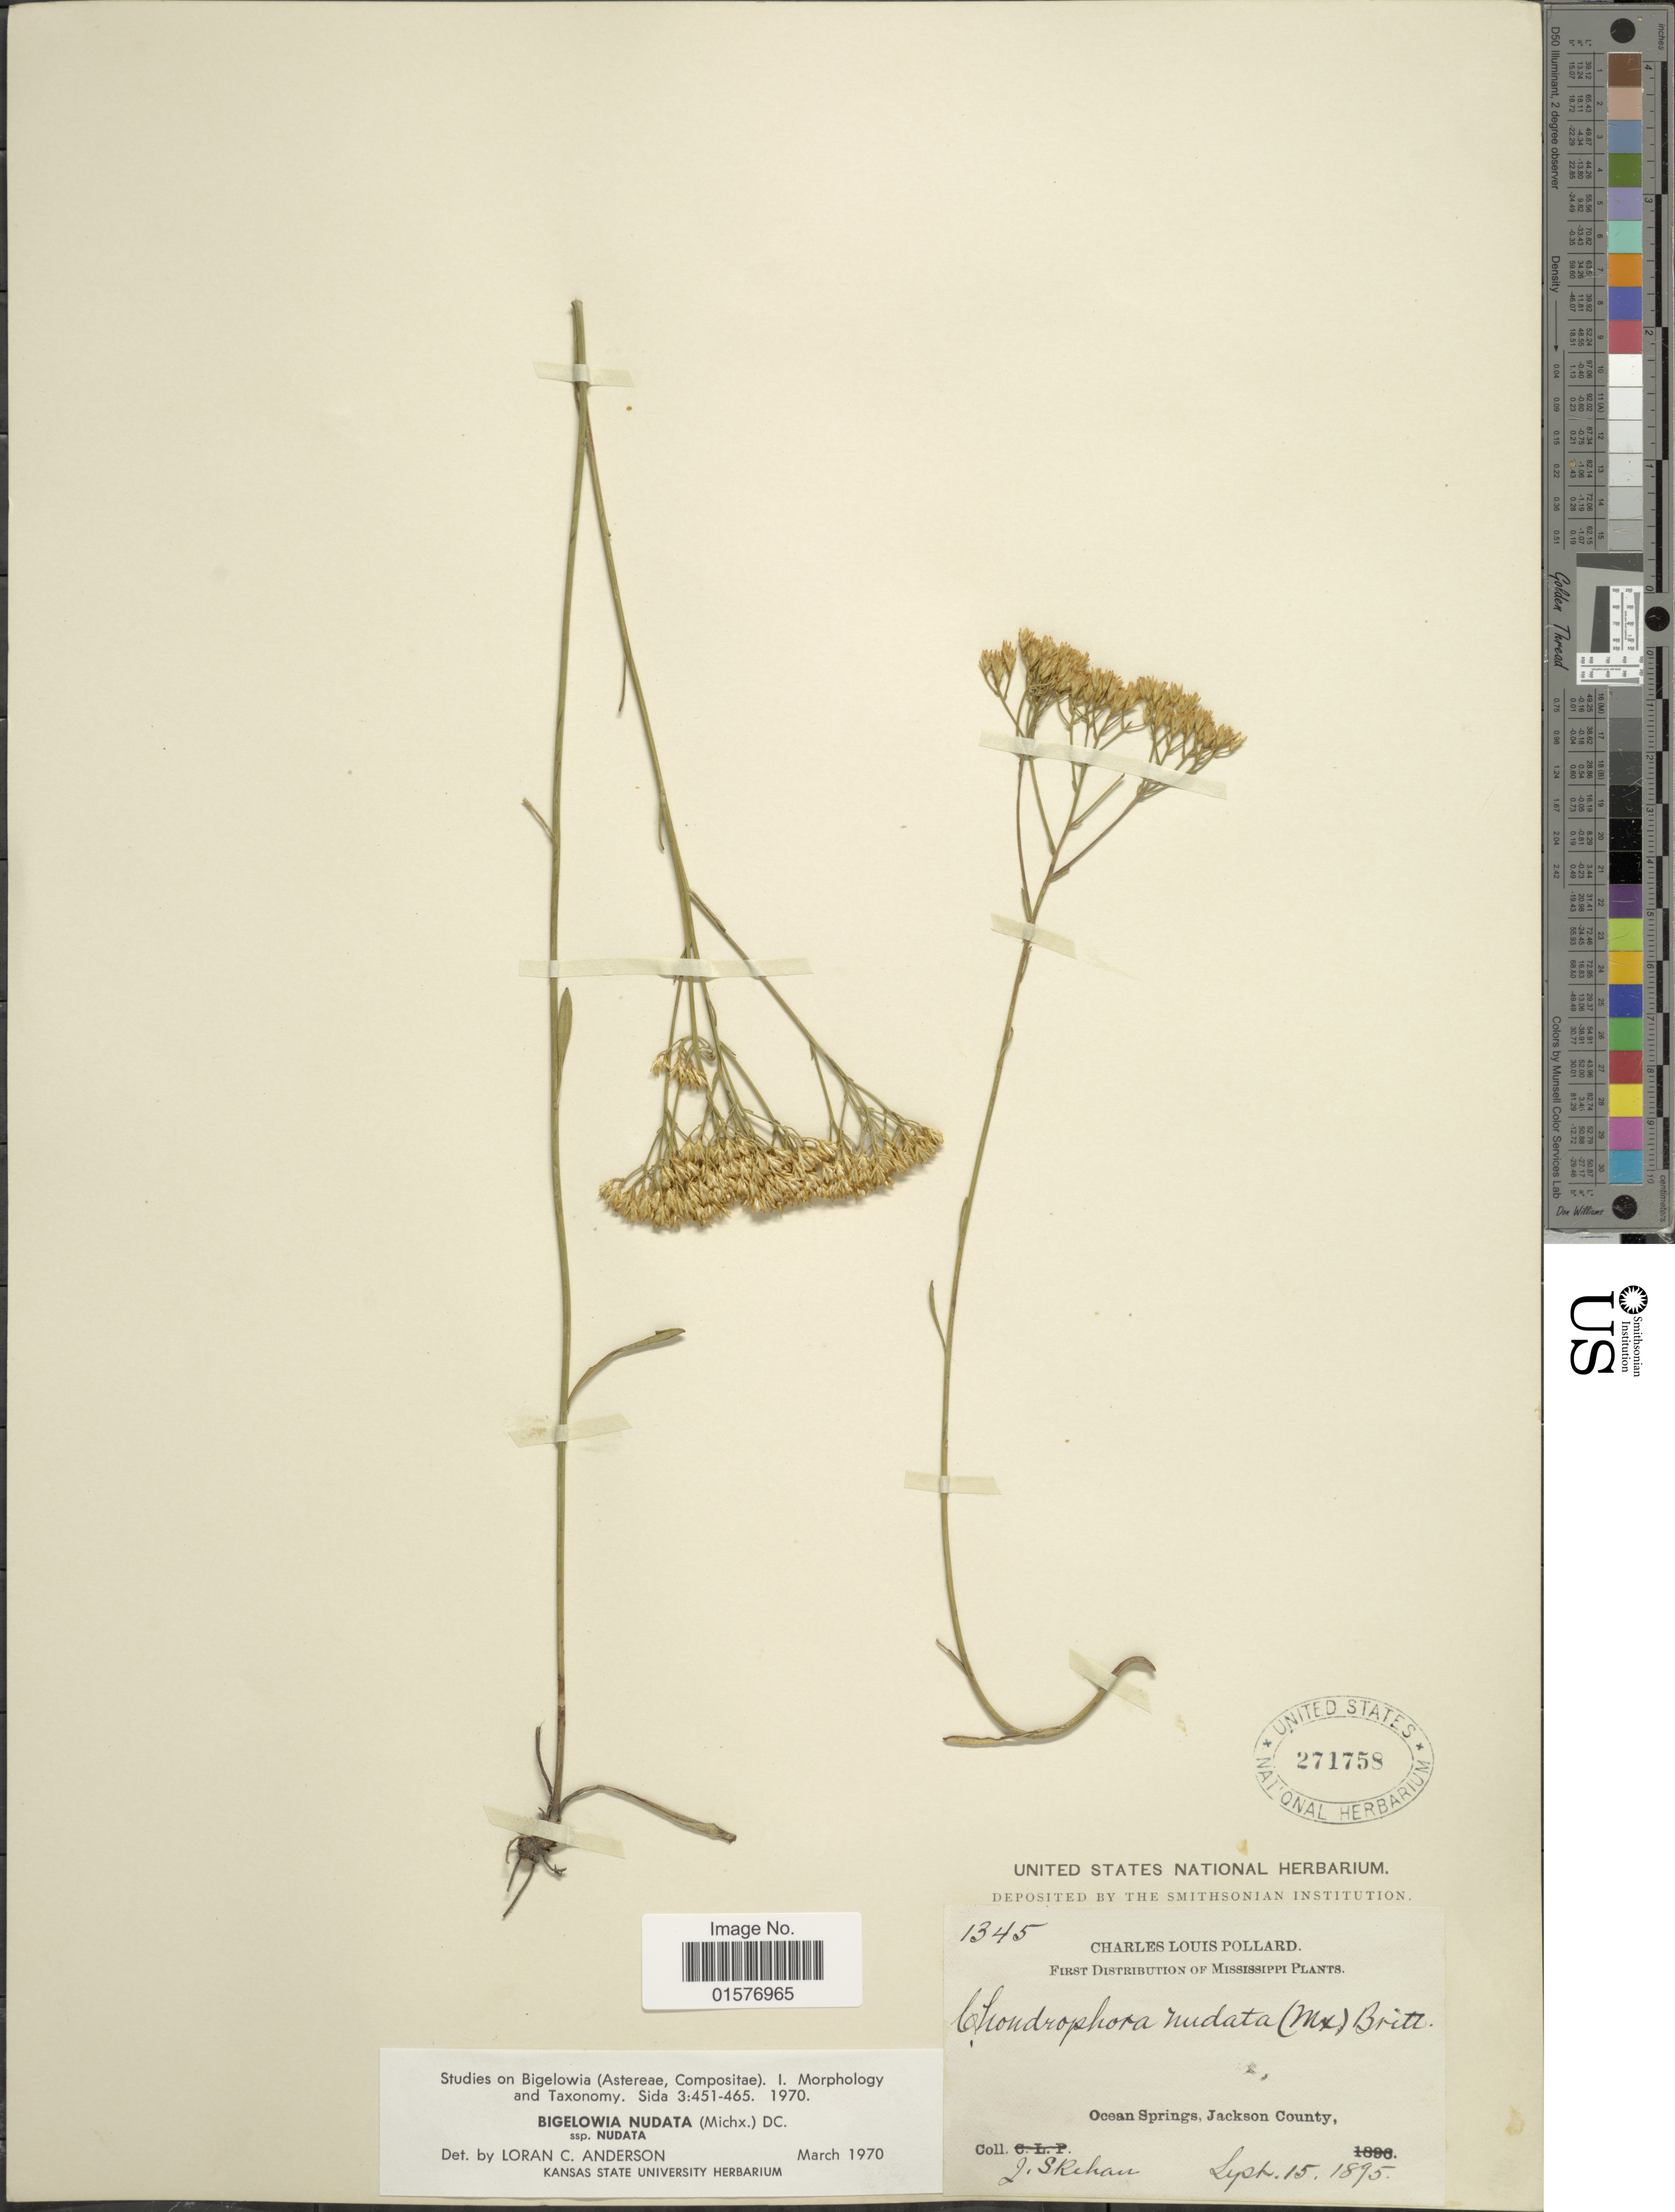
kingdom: Plantae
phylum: Tracheophyta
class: Magnoliopsida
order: Asterales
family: Asteraceae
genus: Bigelowia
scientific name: Bigelowia nudata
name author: (Michx.) DC.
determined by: Urbatsch, Lowell E., Curator (LSU), Louisiana State University (UNITED STATES)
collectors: J. Skehan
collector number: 1345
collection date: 1895-09-15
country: United States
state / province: Mississippi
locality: Ocean Springs, Jackson County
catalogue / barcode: US 271758